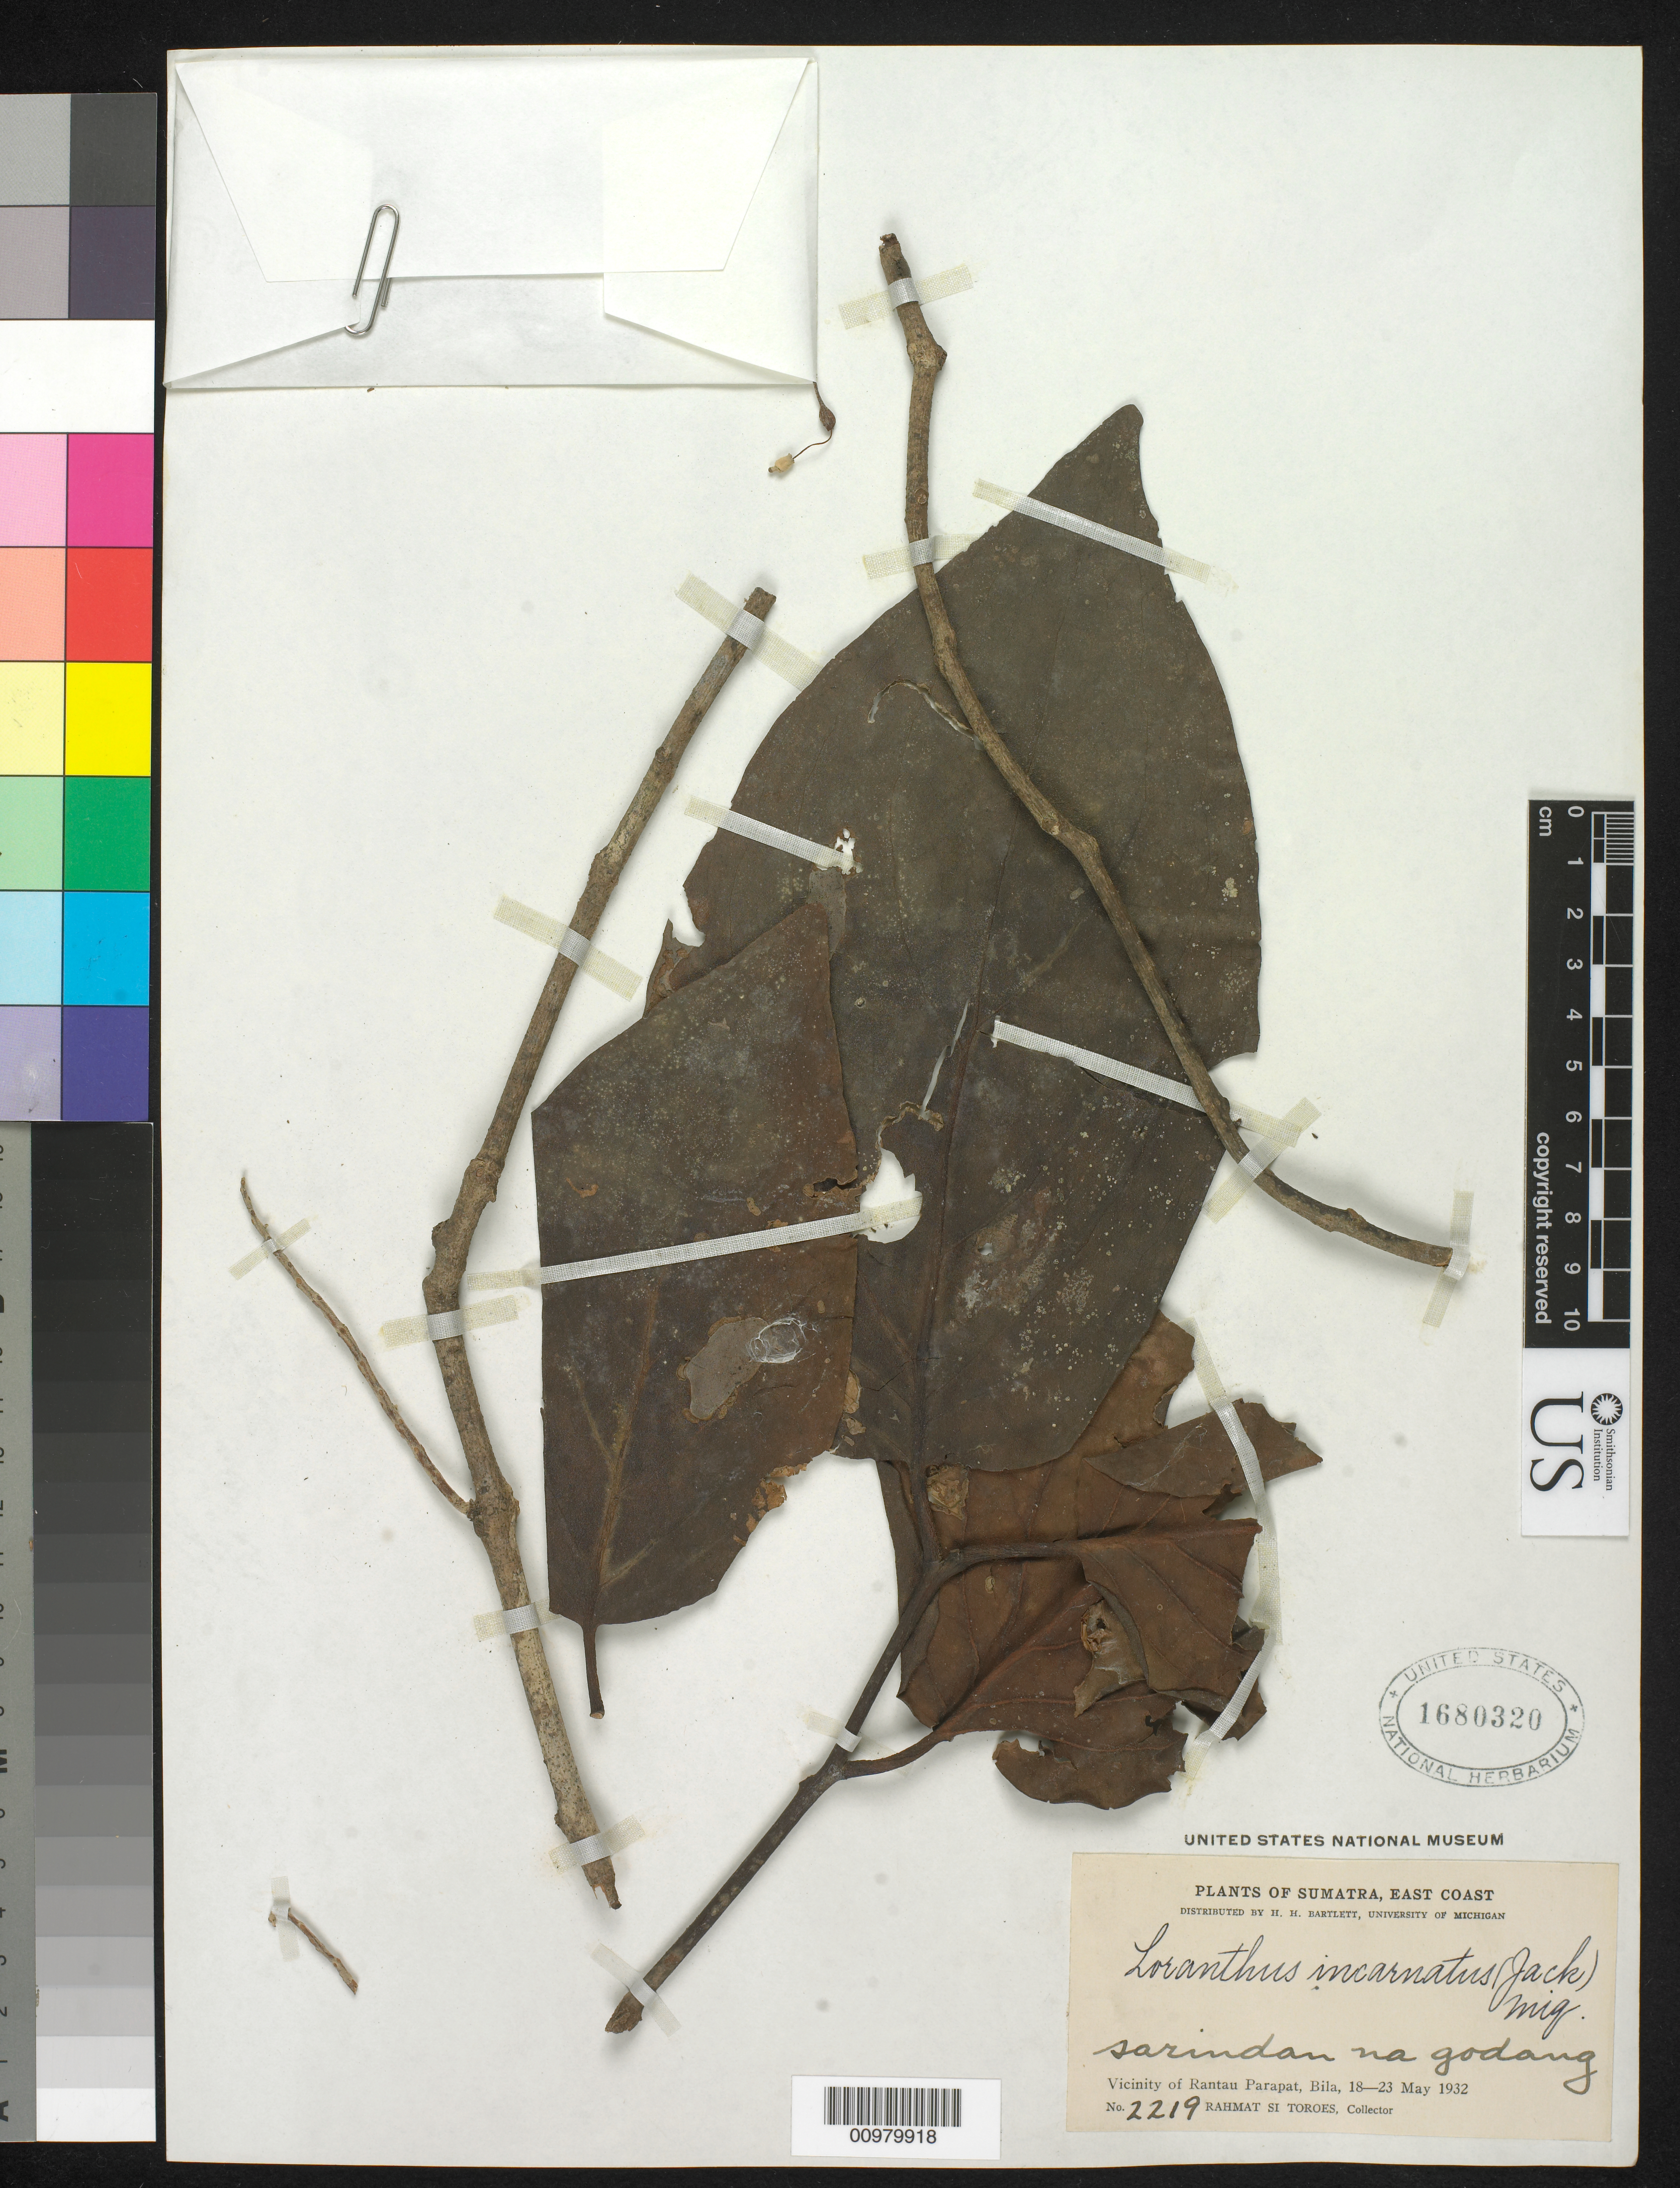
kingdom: Plantae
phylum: Tracheophyta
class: Magnoliopsida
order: Santalales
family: Loranthaceae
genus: Loranthus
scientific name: Loranthus incarnatus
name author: Jack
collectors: Rahmat Si Boeea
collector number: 2219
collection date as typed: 18 May 1932 to 23 May 1932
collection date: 1932-05-18/1932-05-23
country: Indonesia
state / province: Sumatra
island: Sumatra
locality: Vicinity of Rantau, Bila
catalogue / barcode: US 1680320